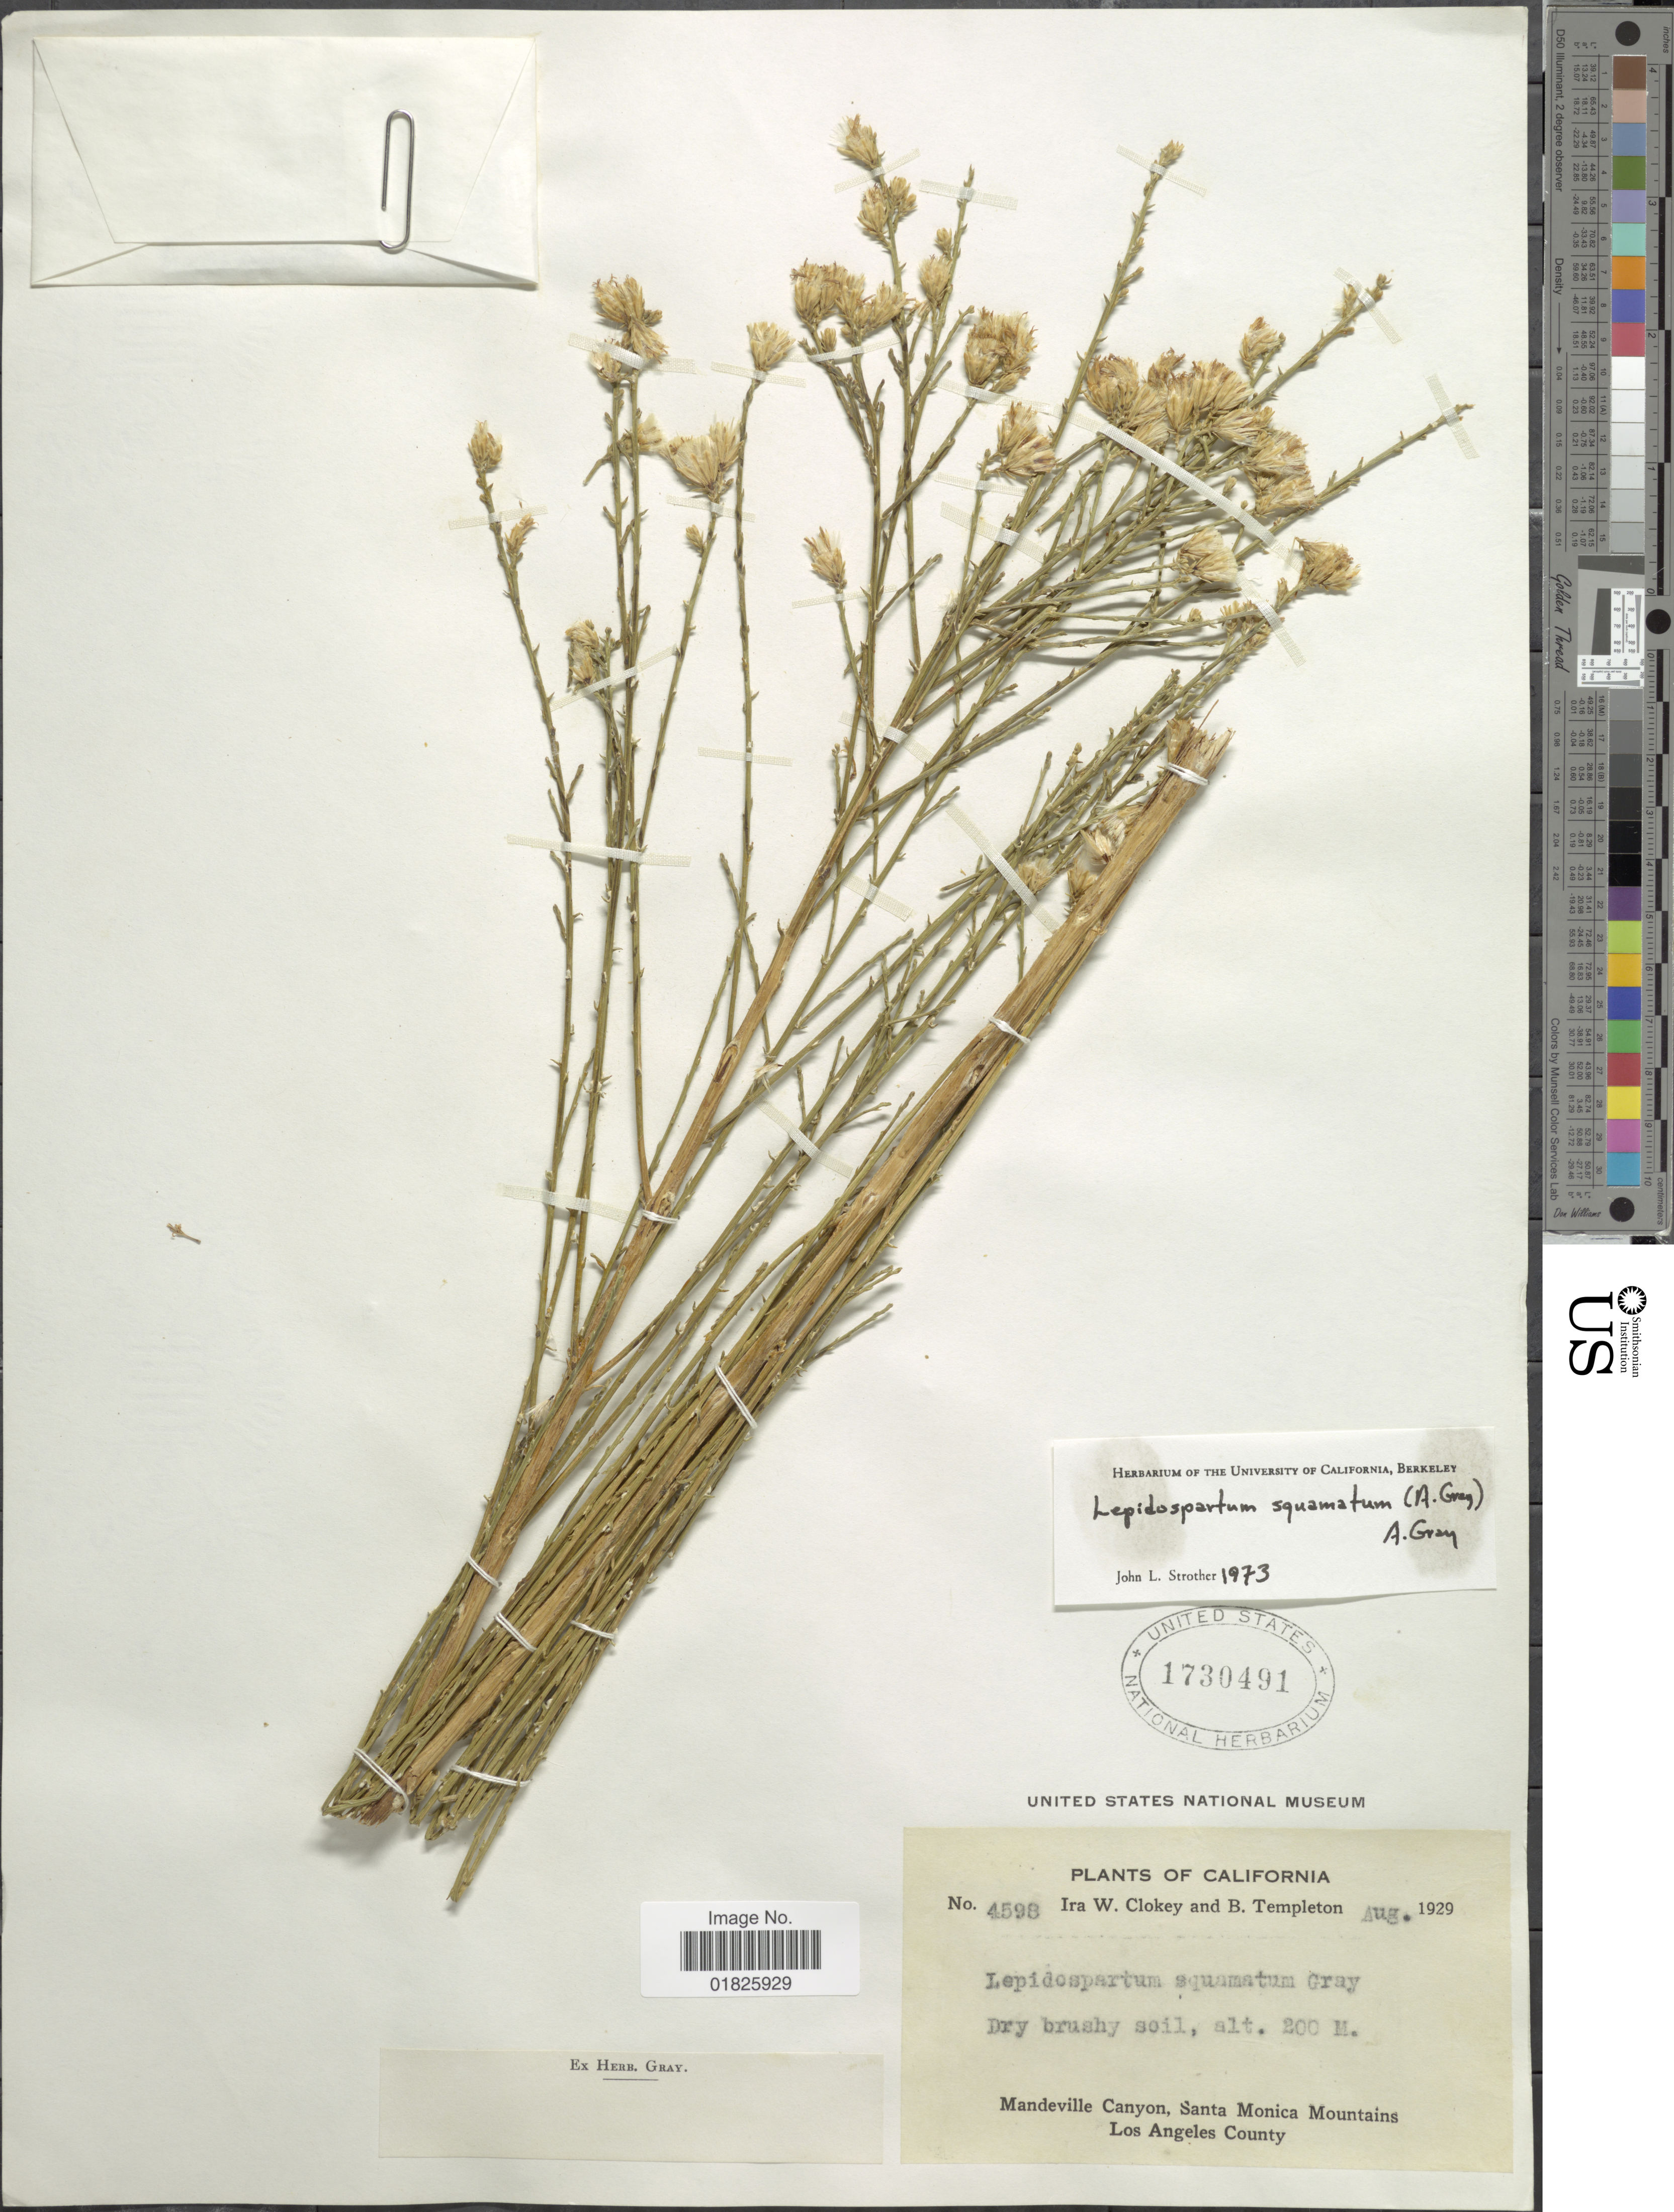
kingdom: Plantae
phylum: Tracheophyta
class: Magnoliopsida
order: Asterales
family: Asteraceae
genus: Lepidospartum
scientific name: Lepidospartum squamatum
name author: A. Gray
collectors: I. W. Clokey & B. Templeton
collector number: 4598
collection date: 1929-08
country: United States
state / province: California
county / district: Los Angeles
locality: Mandeville Canyon, Santa Monica Mountains, Los Angeles County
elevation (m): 200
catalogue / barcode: US 1730491